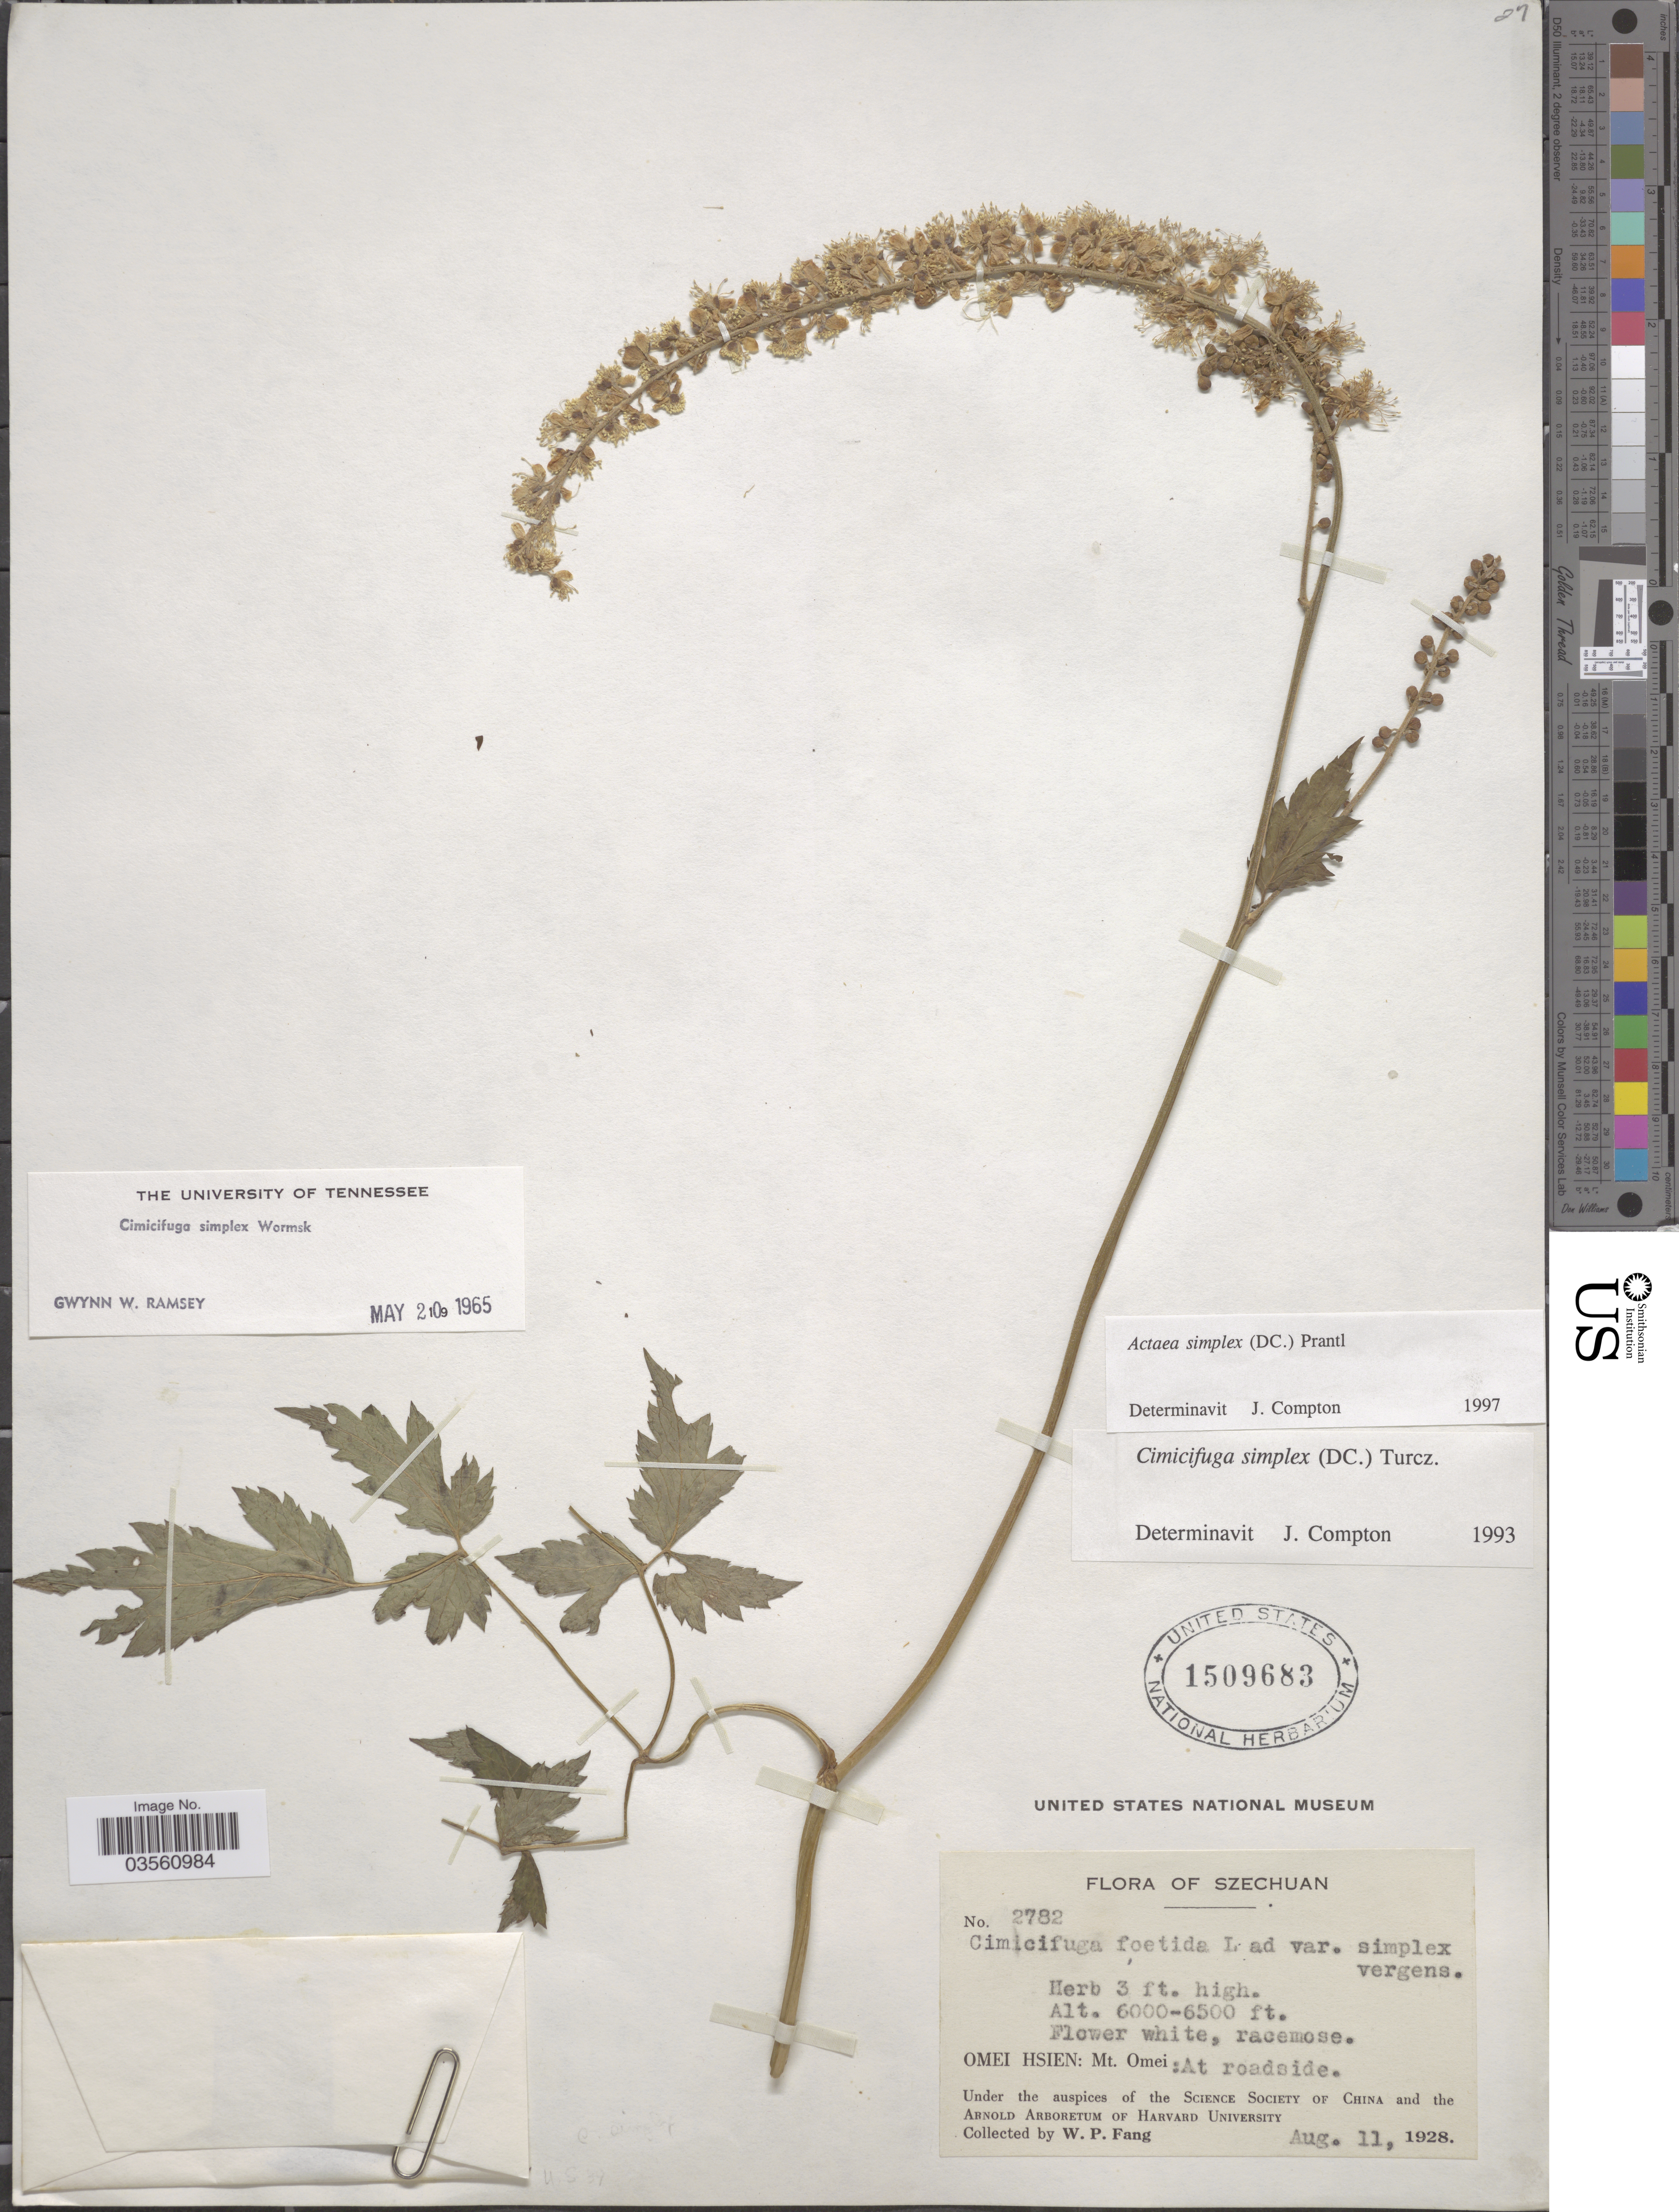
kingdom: Plantae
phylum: Tracheophyta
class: Magnoliopsida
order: Ranunculales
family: Ranunculaceae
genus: Actaea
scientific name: Actaea simplex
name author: (DC.) Wormsk. ex Prantl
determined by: Compton, J. A.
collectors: W. P. Fang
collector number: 2782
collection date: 1928-08-11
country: China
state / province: Sichuan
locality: Szechuan. Omei Hsien: Mt. Omei.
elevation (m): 1829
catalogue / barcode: US 1509683